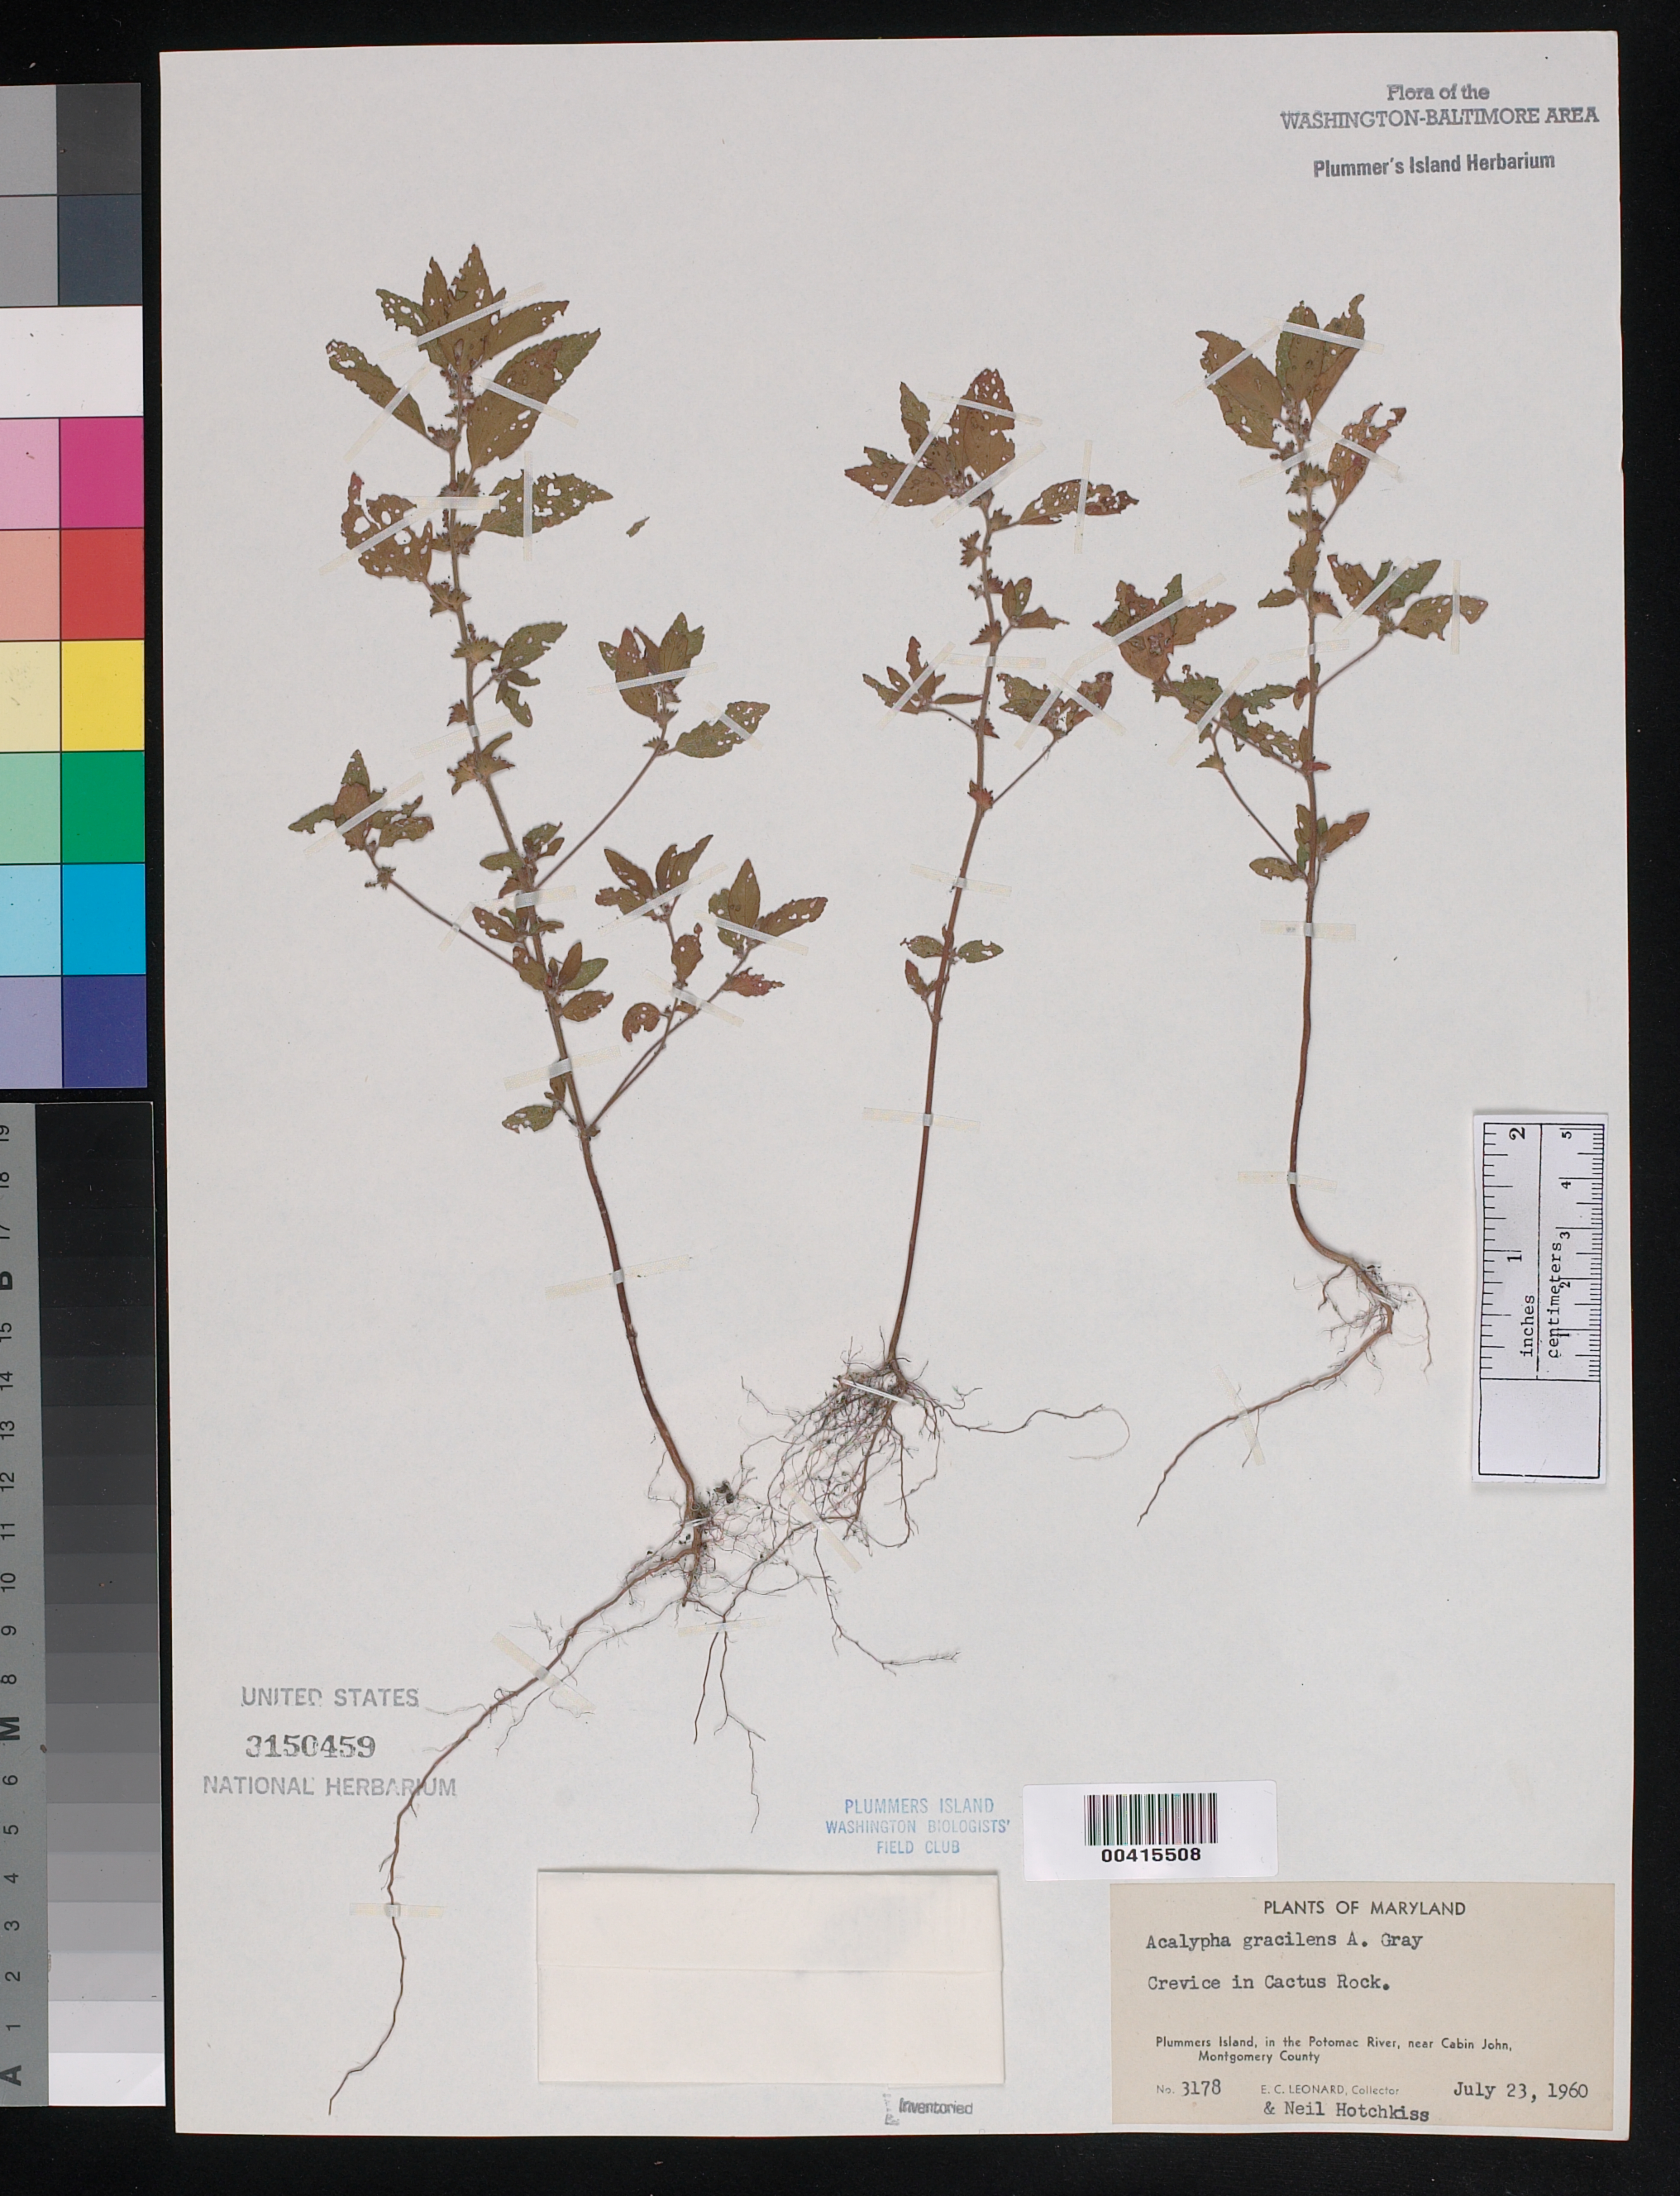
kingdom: Plantae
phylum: Tracheophyta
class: Magnoliopsida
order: Malpighiales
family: Euphorbiaceae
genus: Acalypha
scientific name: Acalypha gracilens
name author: A. Gray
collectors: E. C. Leonard & N. Hotchkiss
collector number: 3178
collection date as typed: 23 Jul 1960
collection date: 1960-07-23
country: United States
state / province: Maryland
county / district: Montgomery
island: Plummers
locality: Plummer's Island; Cactus Rock C. & O. Canal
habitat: Crevice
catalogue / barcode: US 3150459